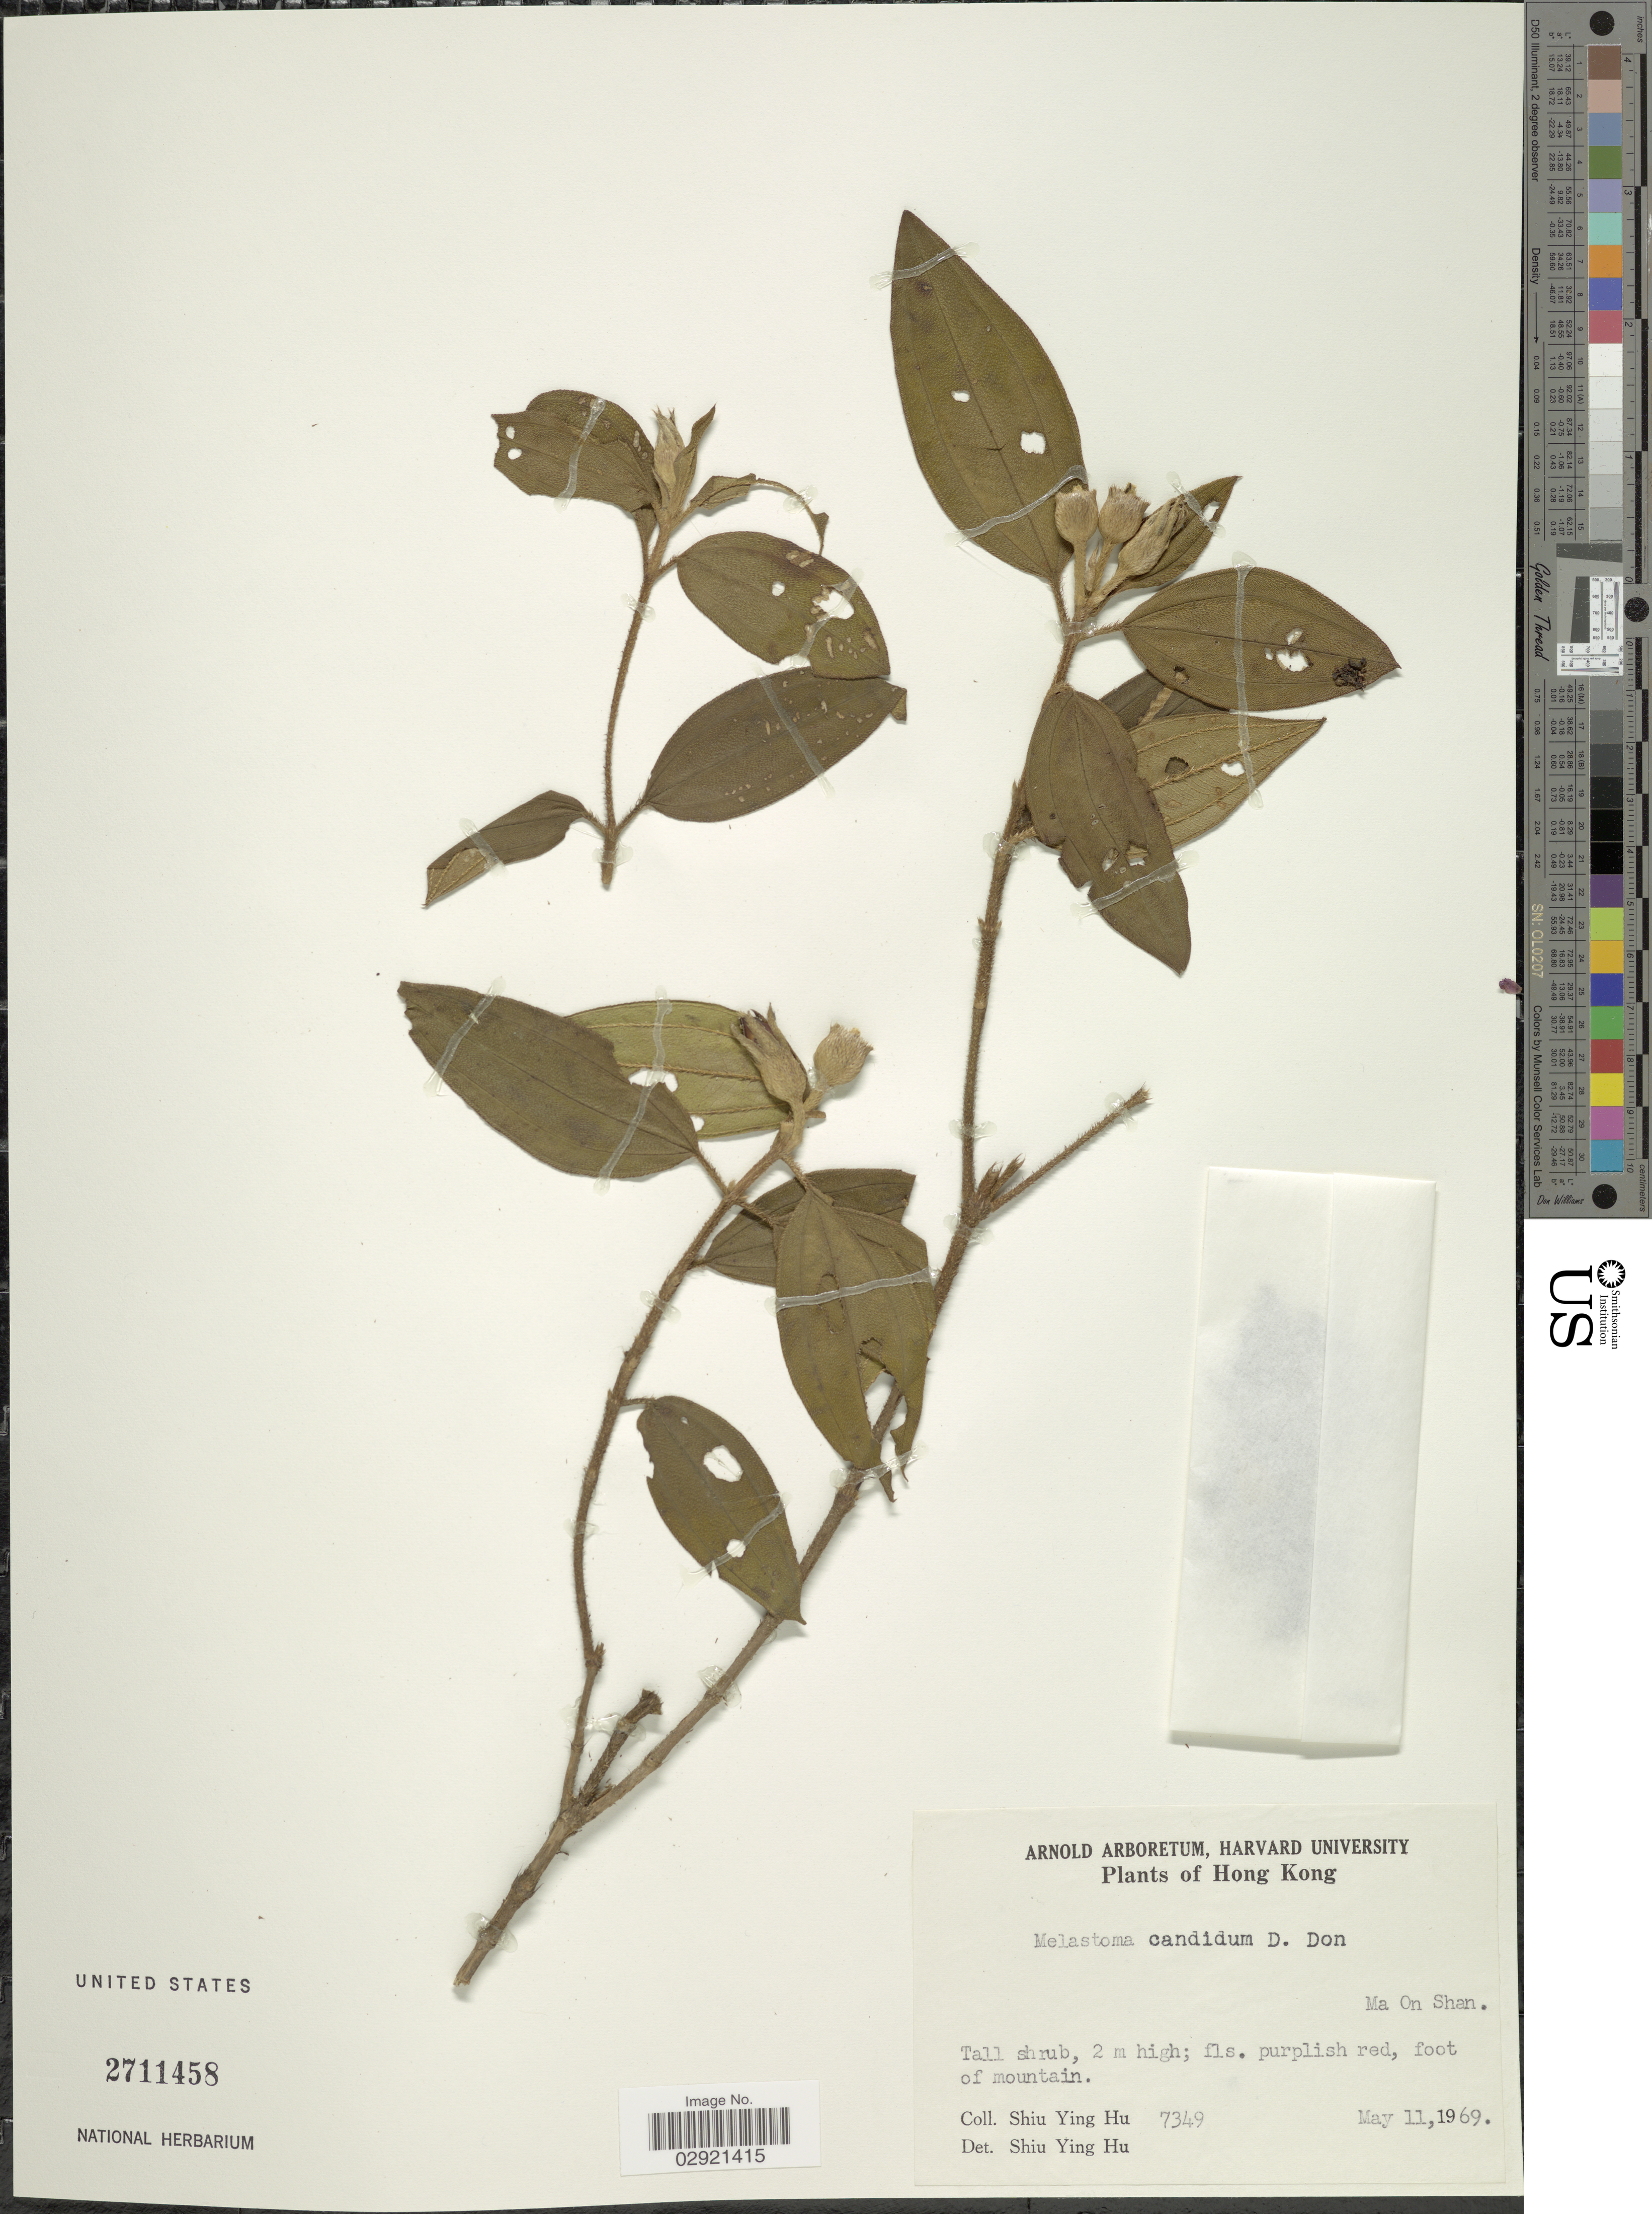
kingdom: Plantae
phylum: Tracheophyta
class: Magnoliopsida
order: Myrtales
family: Melastomataceae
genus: Melastoma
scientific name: Melastoma candidum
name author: D. Don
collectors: S. Y. Hu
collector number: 7349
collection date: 1969-05-11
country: China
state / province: Hong Kong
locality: Ma On Shan.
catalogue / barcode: US 2711458